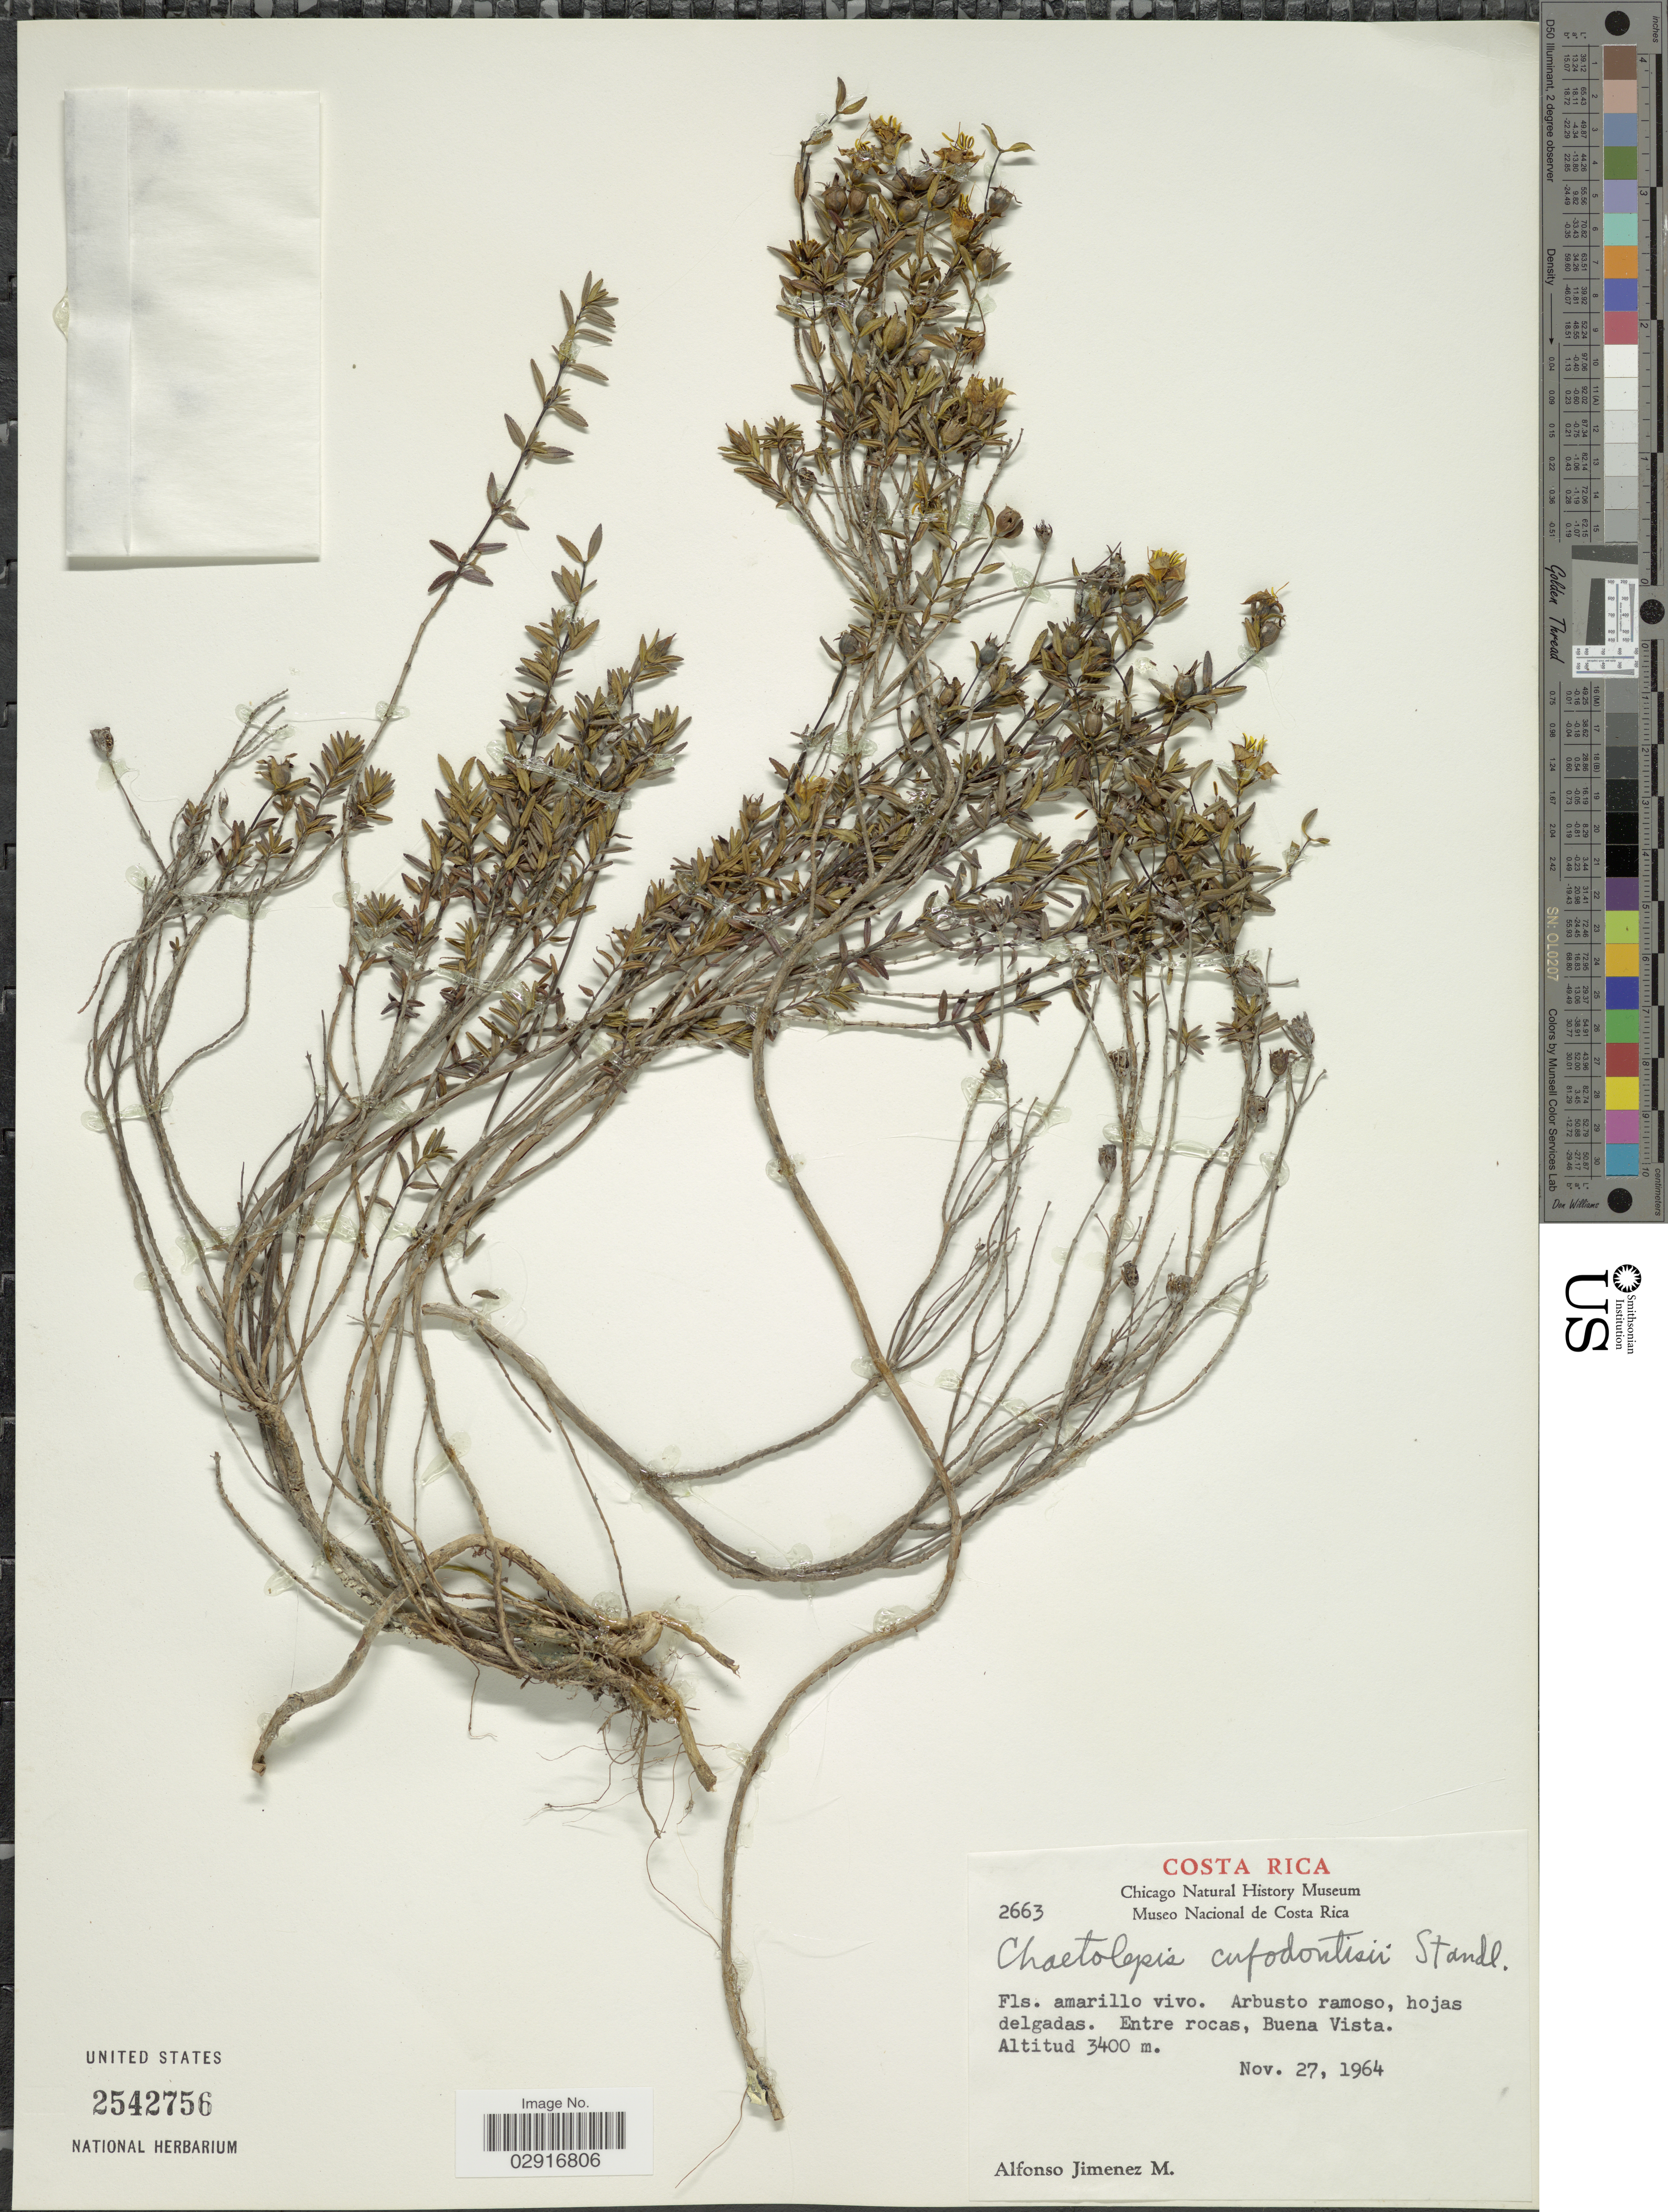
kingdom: Plantae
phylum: Tracheophyta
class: Magnoliopsida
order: Myrtales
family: Melastomataceae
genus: Chaetolepis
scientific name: Chaetolepis cufodontisii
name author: Standl.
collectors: A. Jimenez M.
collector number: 2663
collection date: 1964-11-27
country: Costa Rica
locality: Entre rocas, Buena Vista.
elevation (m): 3400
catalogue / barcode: US 2542756